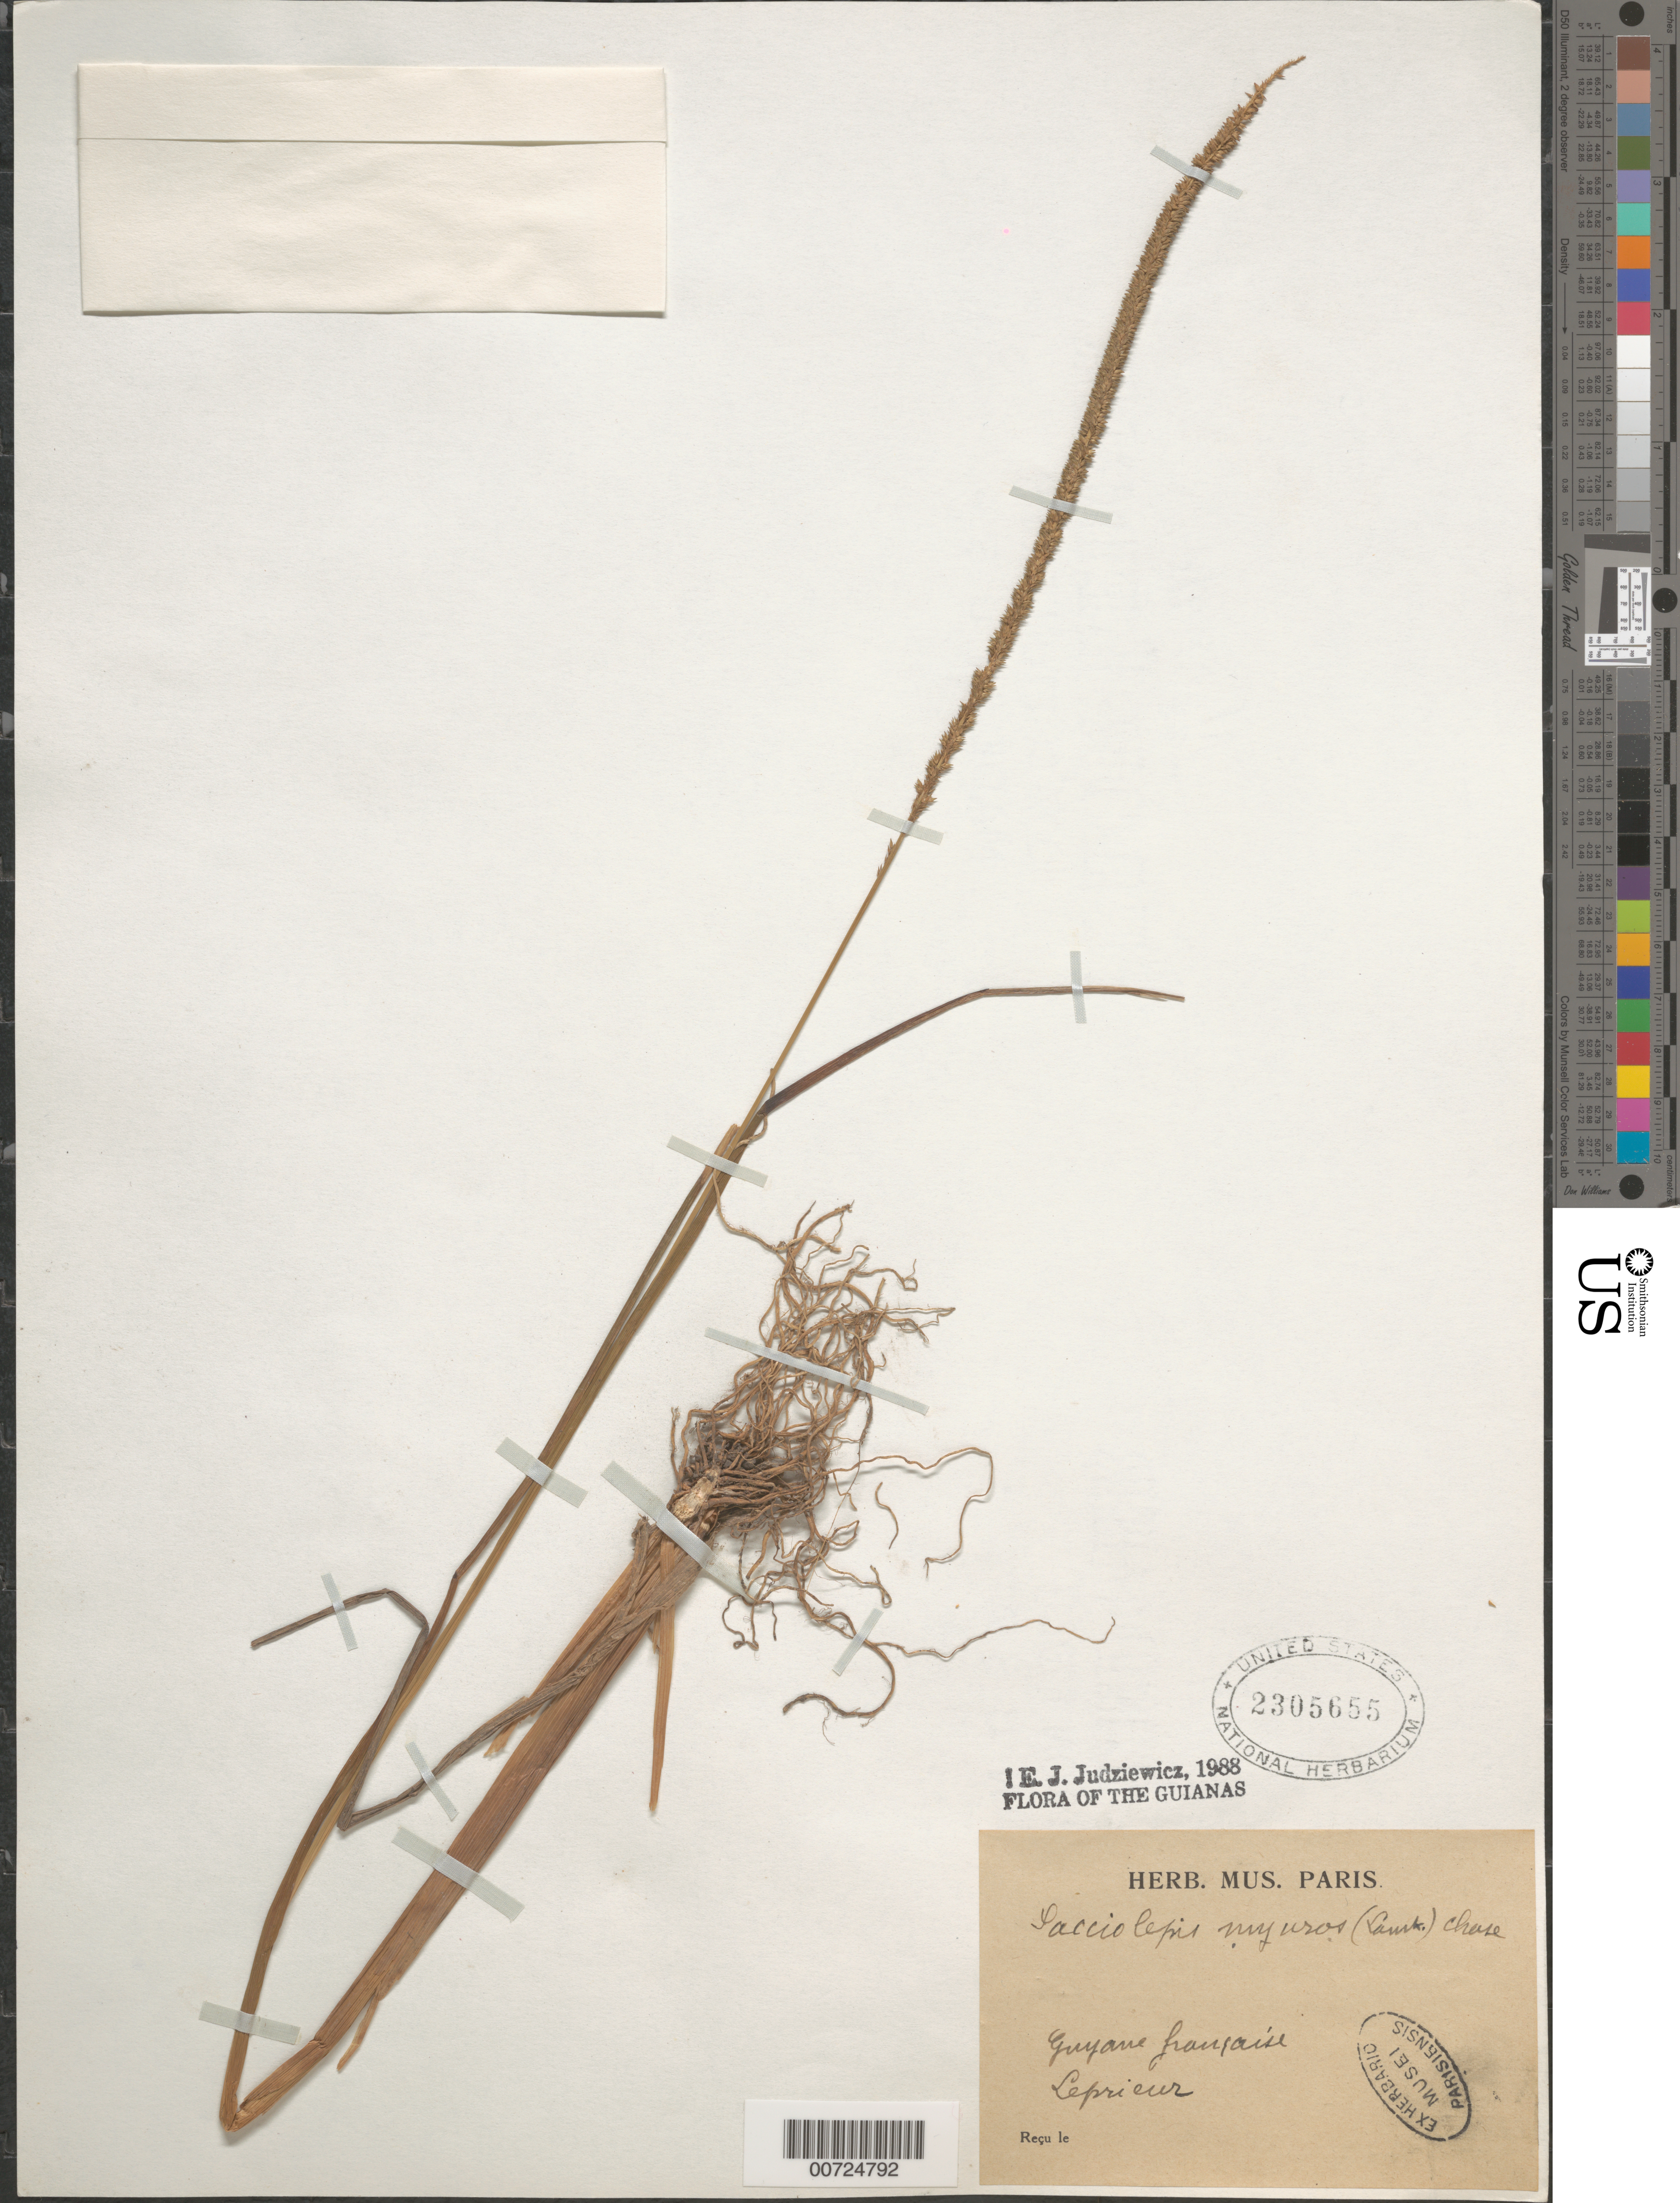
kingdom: Plantae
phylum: Tracheophyta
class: Liliopsida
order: Poales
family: Poaceae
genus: Sacciolepis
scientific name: Sacciolepis myuros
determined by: Judziewicz, E. J.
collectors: F. M. R. Leprieur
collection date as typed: s.d.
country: French Guiana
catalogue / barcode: US 2305655